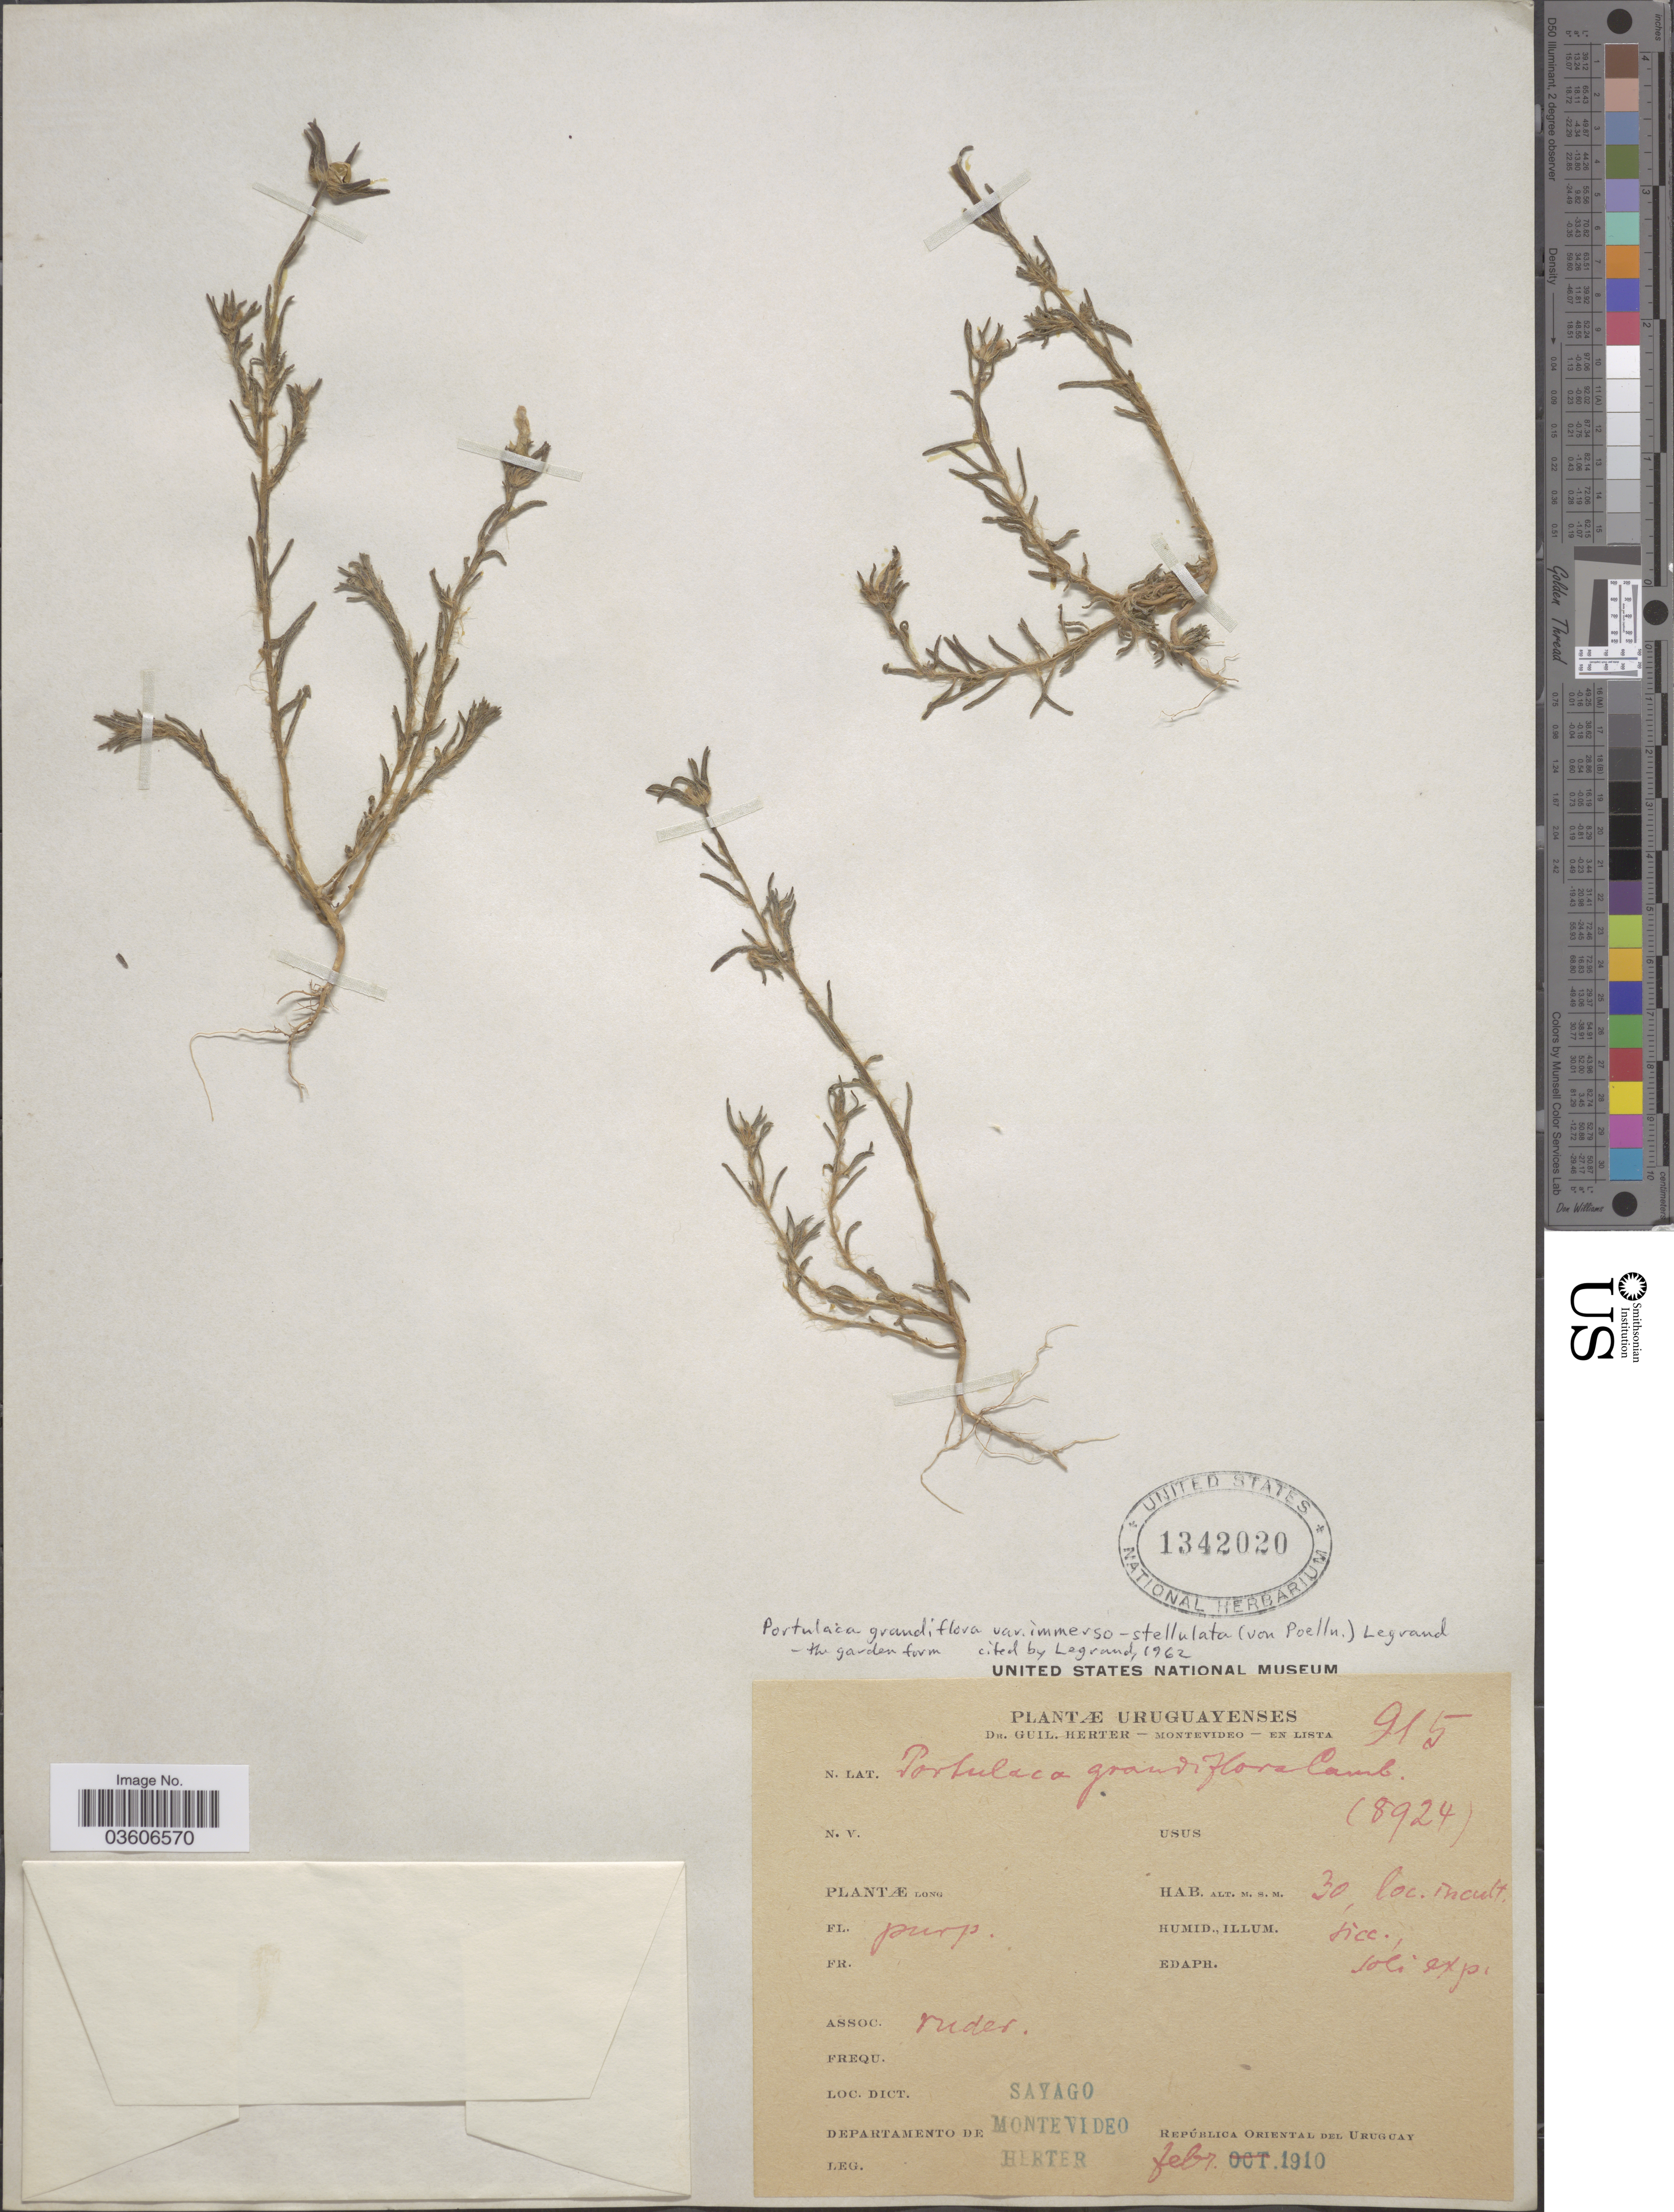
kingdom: Plantae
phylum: Tracheophyta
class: Magnoliopsida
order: Caryophyllales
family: Portulacaceae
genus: Portulaca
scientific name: Portulaca grandiflora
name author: Hook.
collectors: G. Herter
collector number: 915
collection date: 1910-02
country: Uruguay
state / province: Montevideo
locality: Dict. Sayago. Departamento de Montevideo. República Oriental del Uruguay.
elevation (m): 30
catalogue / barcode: US 1342020